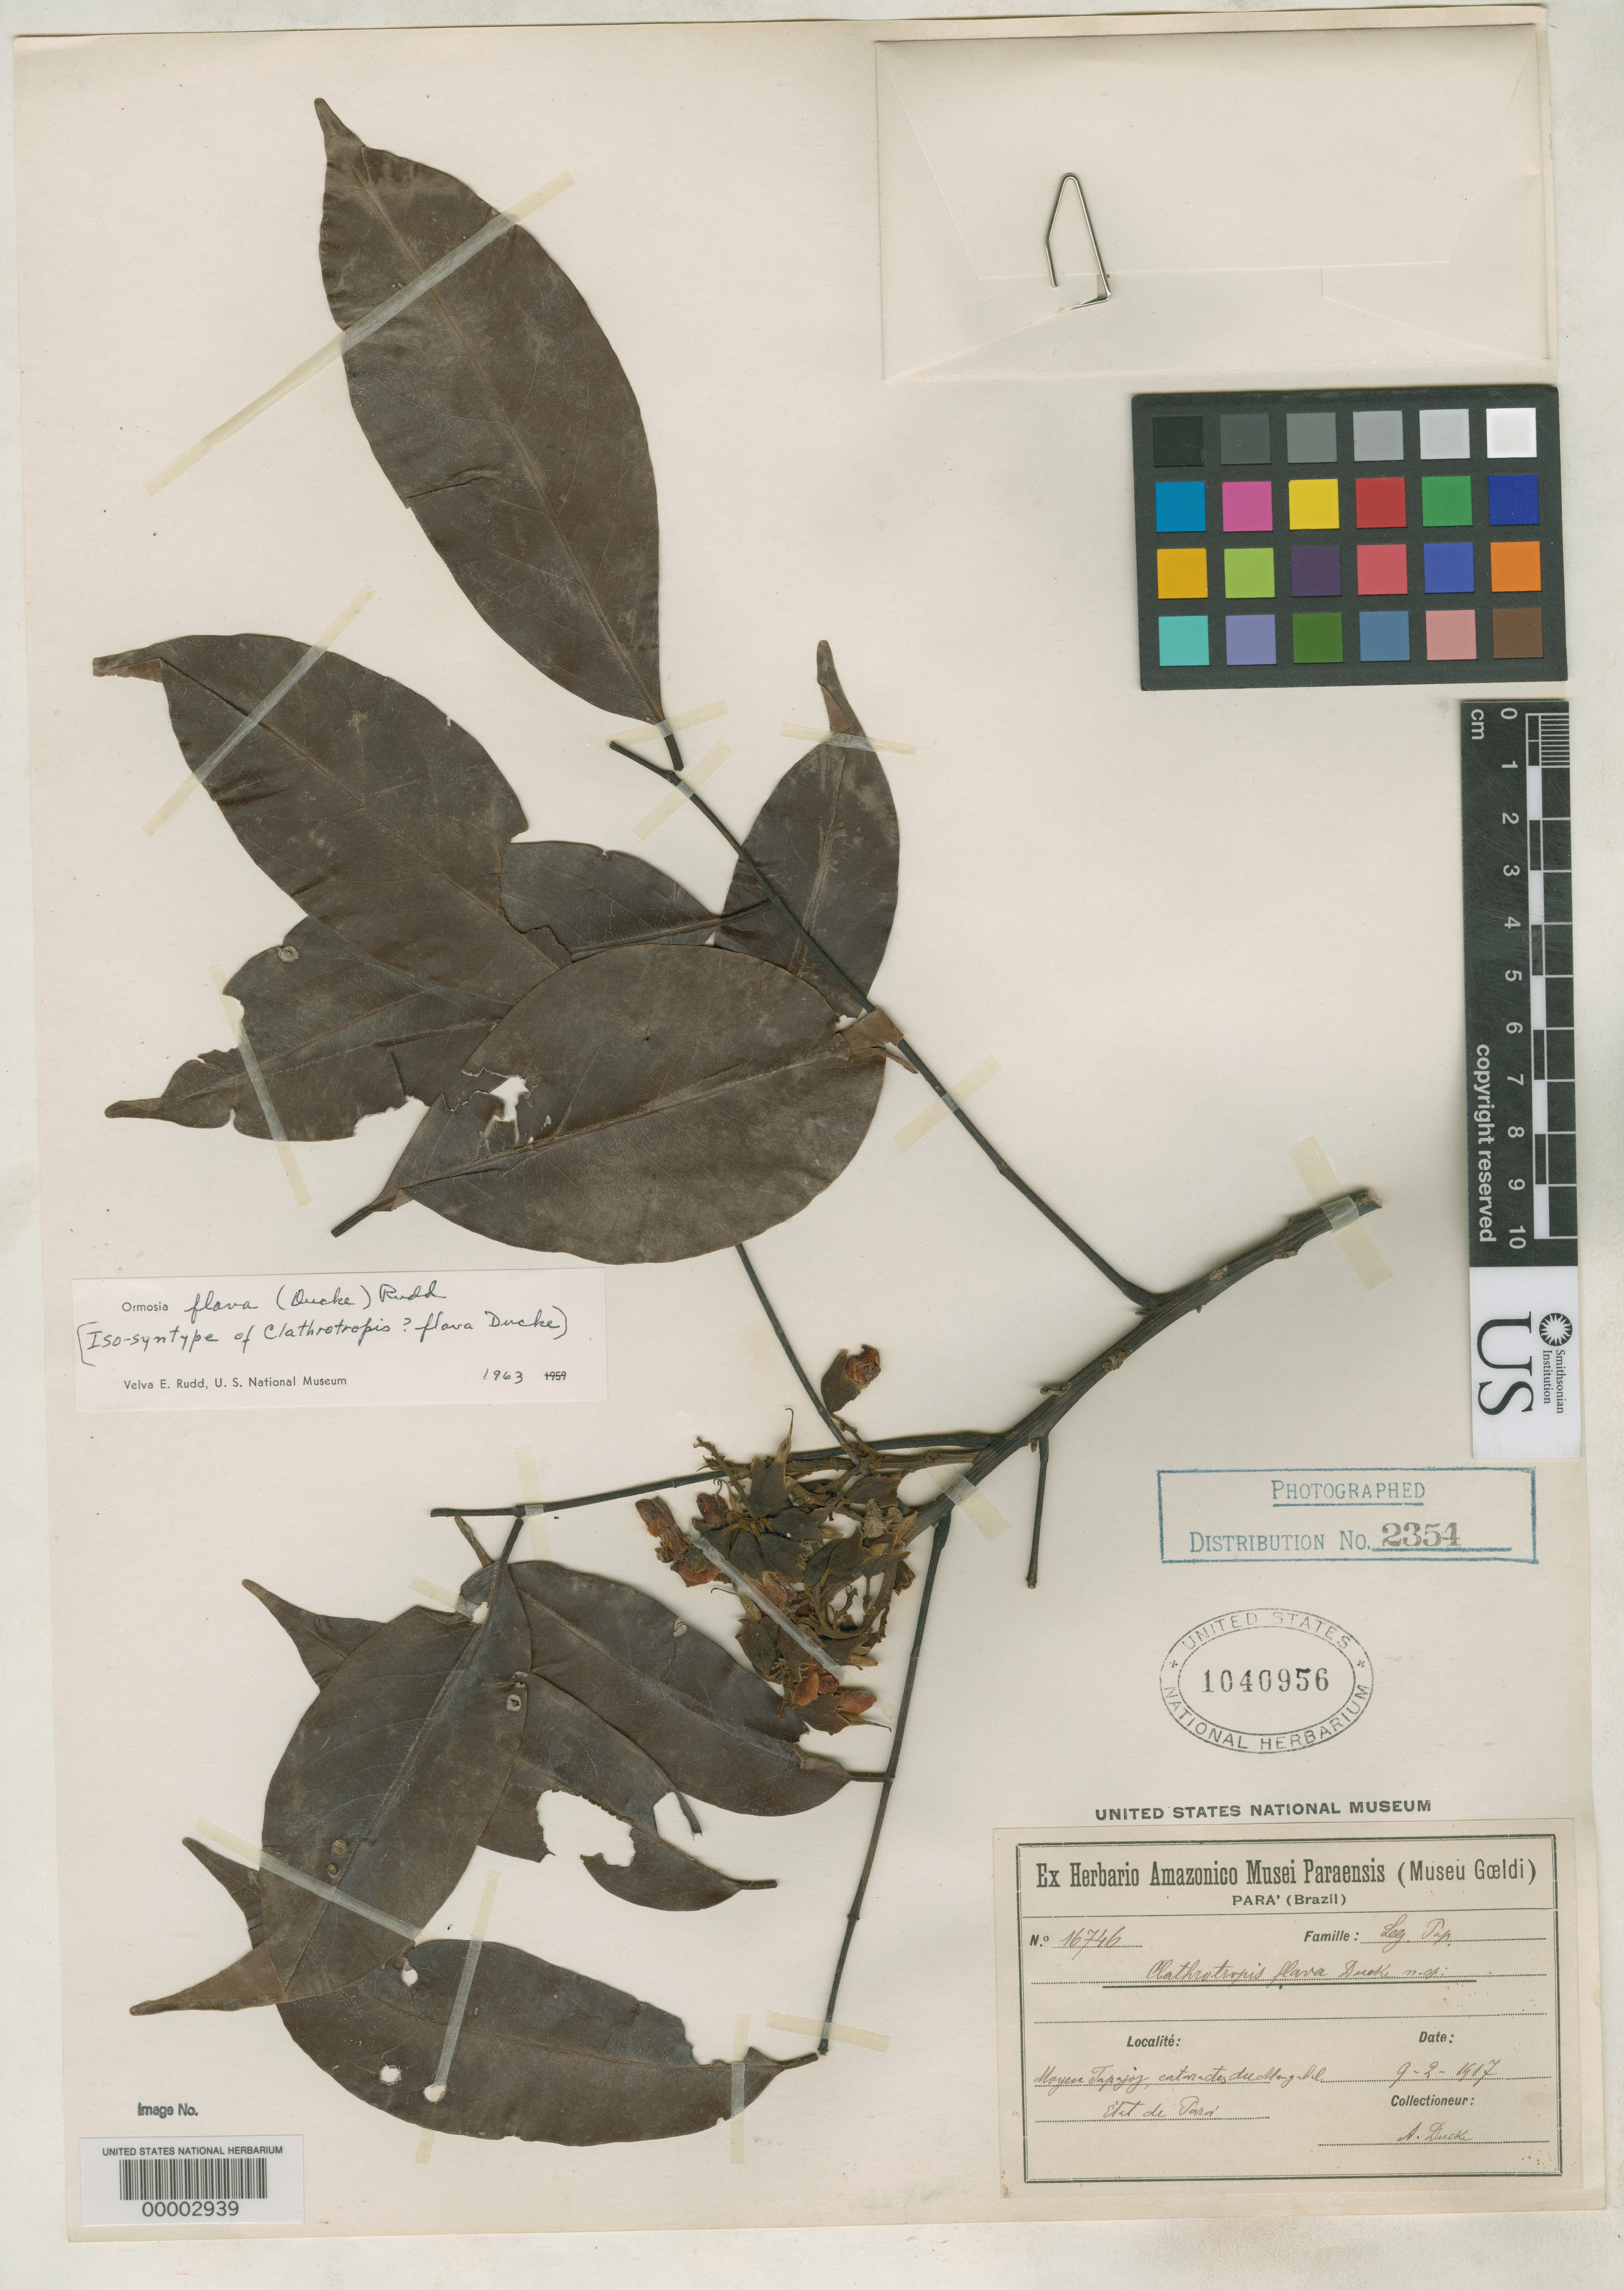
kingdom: Plantae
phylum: Tracheophyta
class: Magnoliopsida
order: Fabales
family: Fabaceae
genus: Clathrotropis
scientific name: Clathrotropis flava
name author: Ducke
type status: Isosyntype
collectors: A. Ducke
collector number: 16746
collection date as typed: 09 Feb 1917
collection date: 1917-02-09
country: Brazil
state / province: Minas Gerais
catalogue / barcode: US 1040956